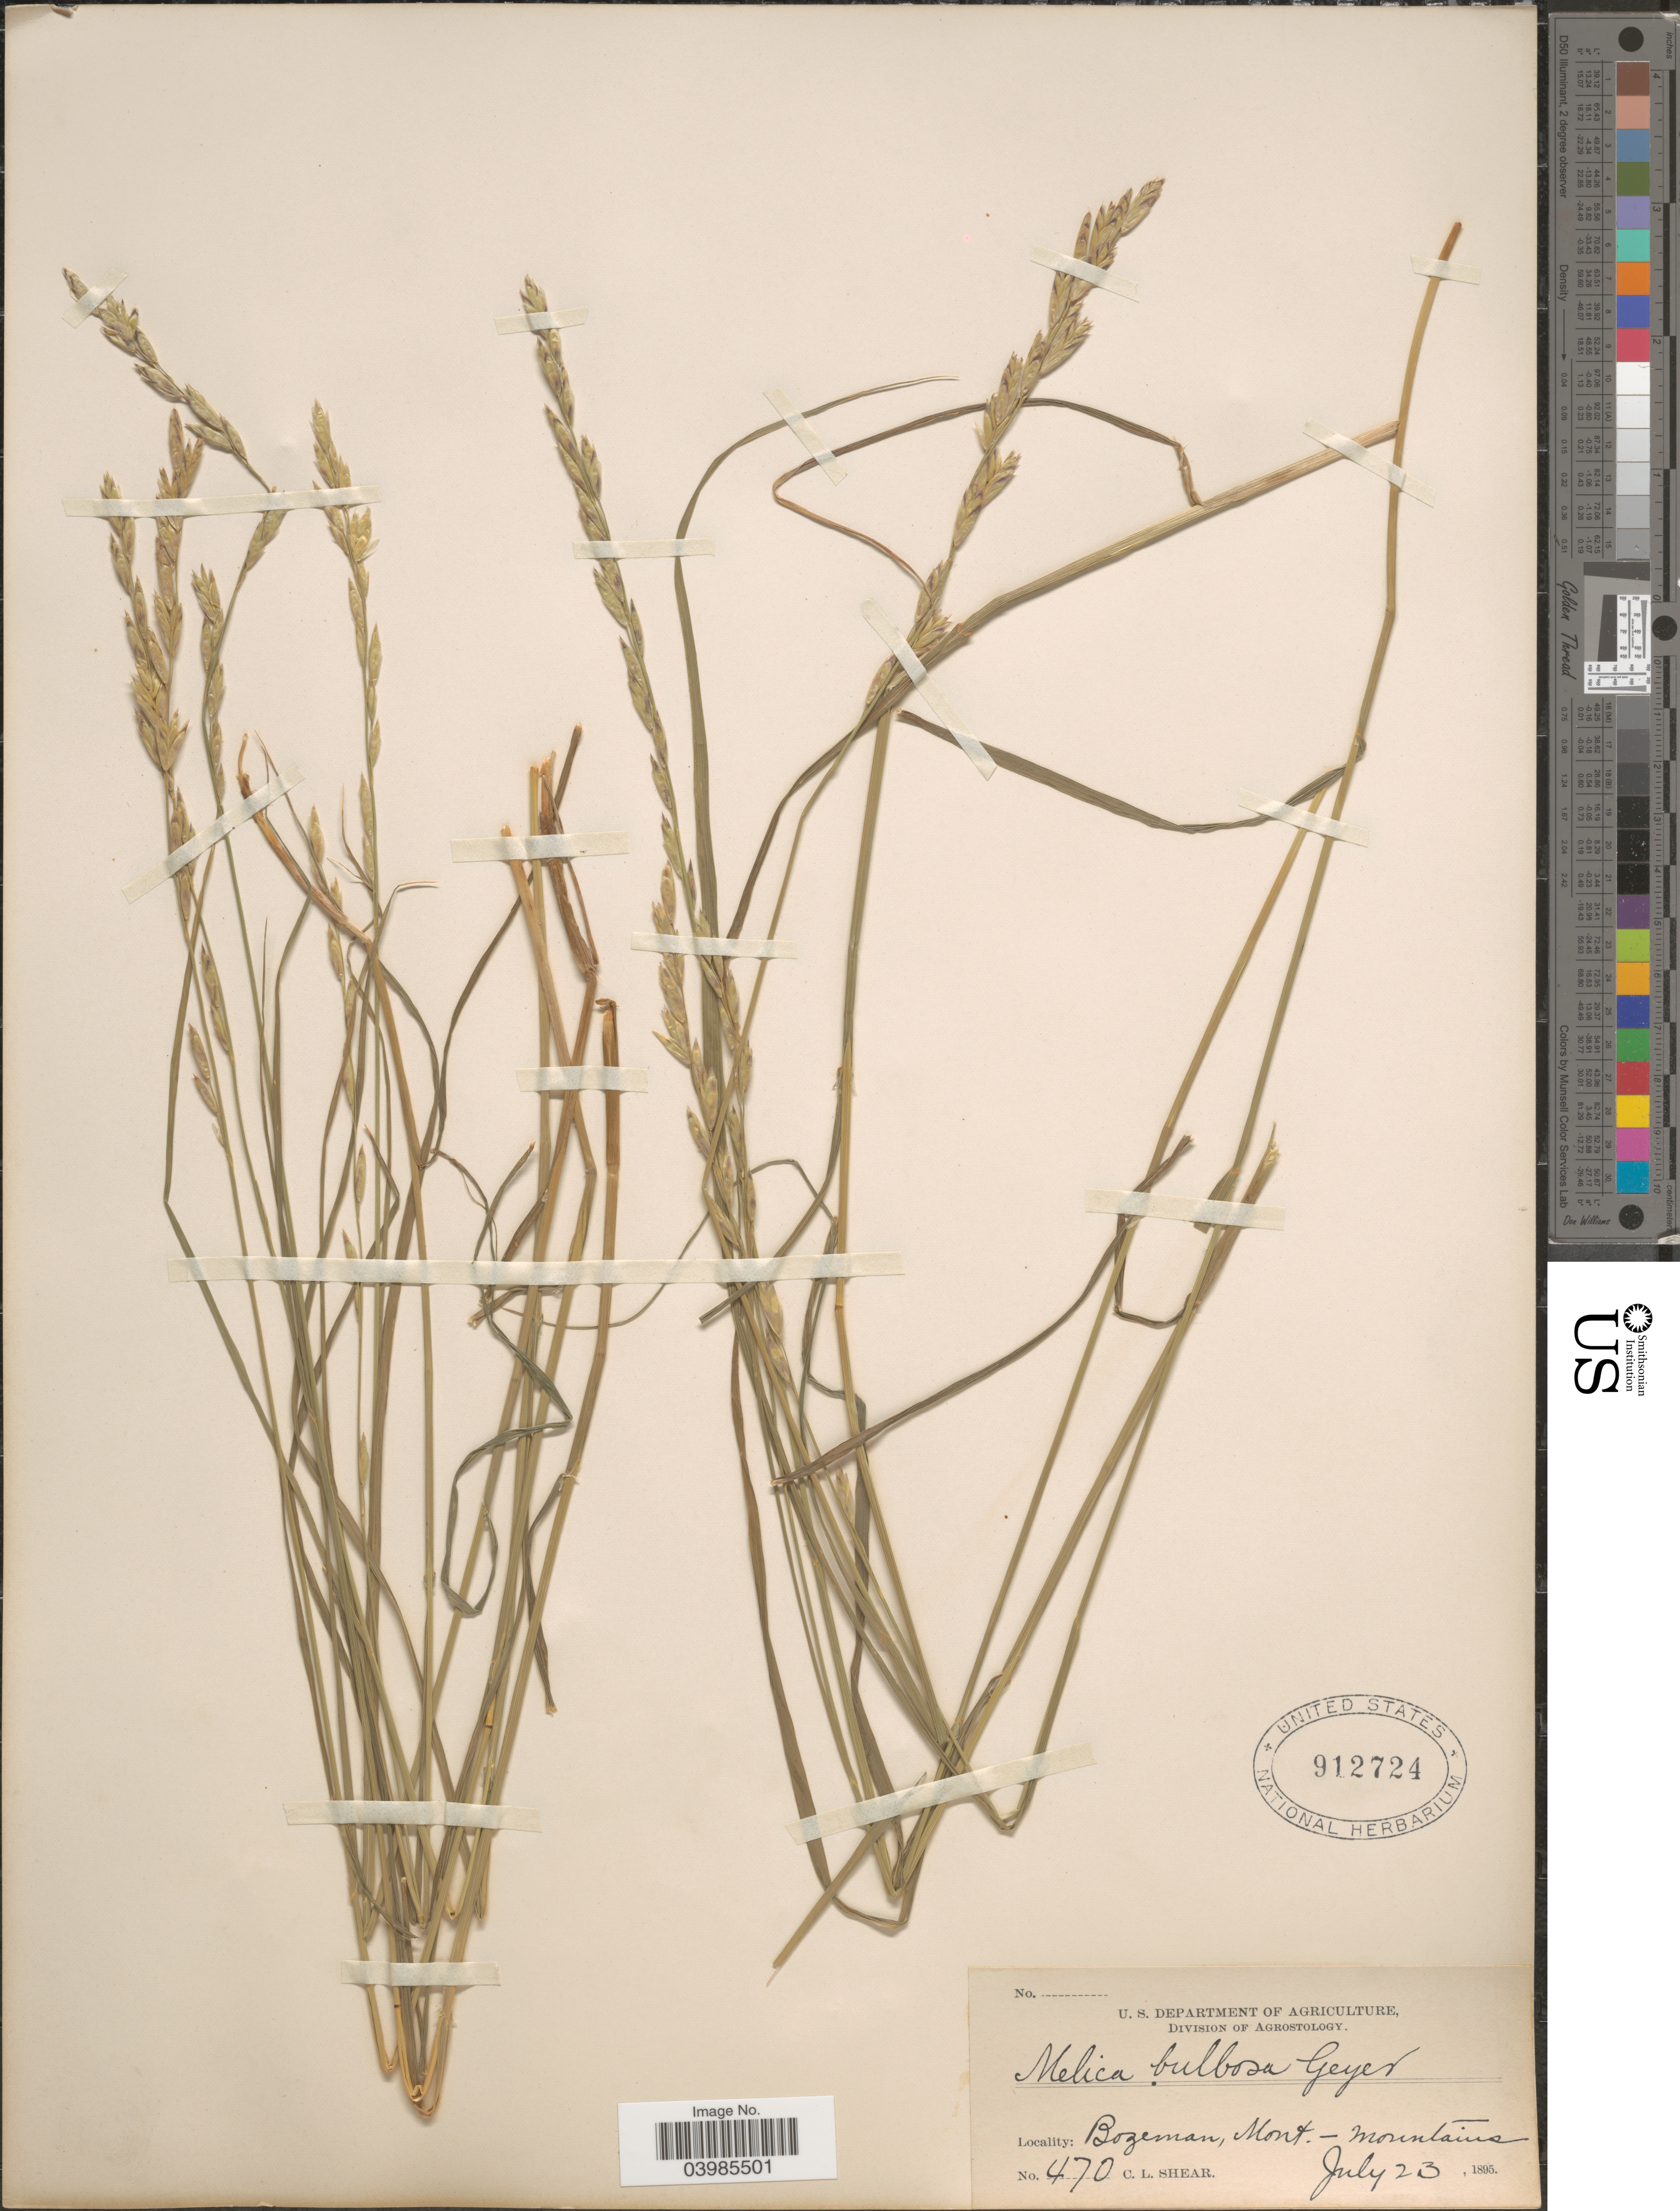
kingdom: Plantae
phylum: Tracheophyta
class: Liliopsida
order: Poales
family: Poaceae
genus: Melica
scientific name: Melica bulbosa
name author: Geyer ex Porter & J.M. Coult.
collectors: C. L. Shear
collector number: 470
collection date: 1895-07-23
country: United States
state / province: Montana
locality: Bozeman, - mountains.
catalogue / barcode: US 912724